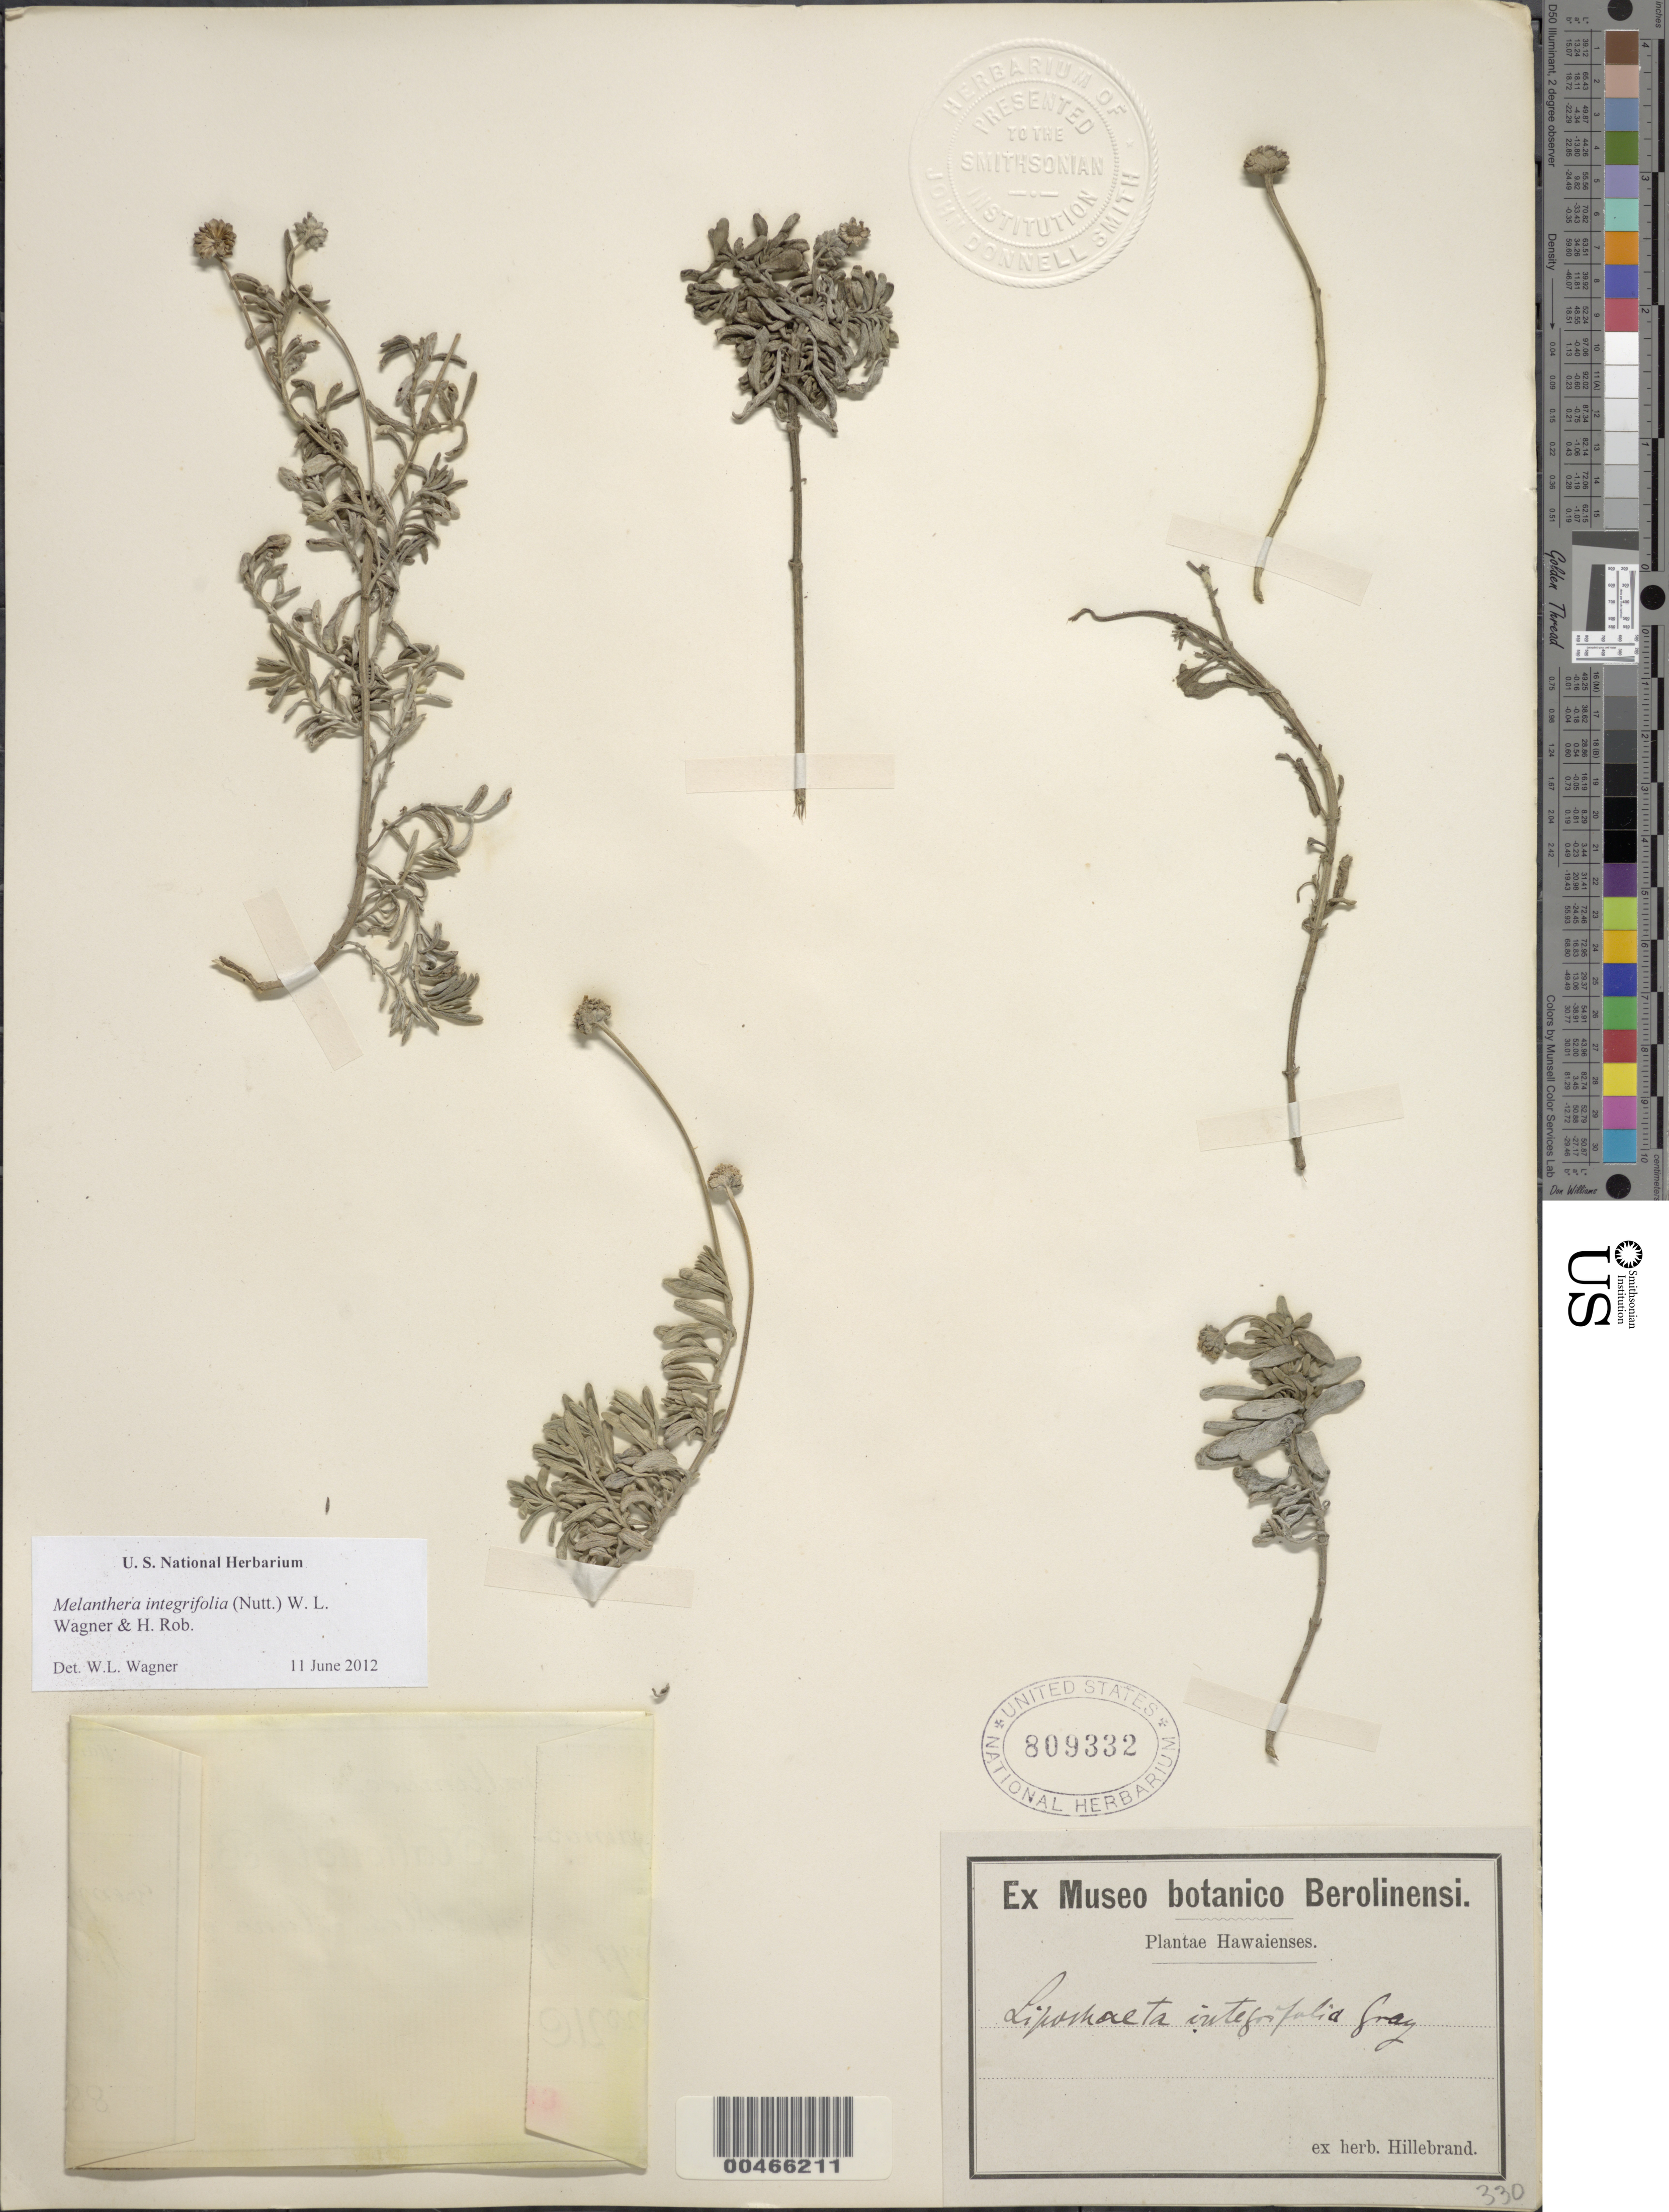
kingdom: Plantae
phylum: Tracheophyta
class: Magnoliopsida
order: Asterales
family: Asteraceae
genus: Wollastonia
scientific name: Wollastonia integrifolia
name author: (Nutt.) Orchard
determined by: Wagner, W. L., (BOT), Smithsonian Institution - National Museum of Natural History (UNITED STATES)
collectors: W. Hillebrand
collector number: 330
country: United States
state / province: Hawaii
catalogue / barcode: US 809332